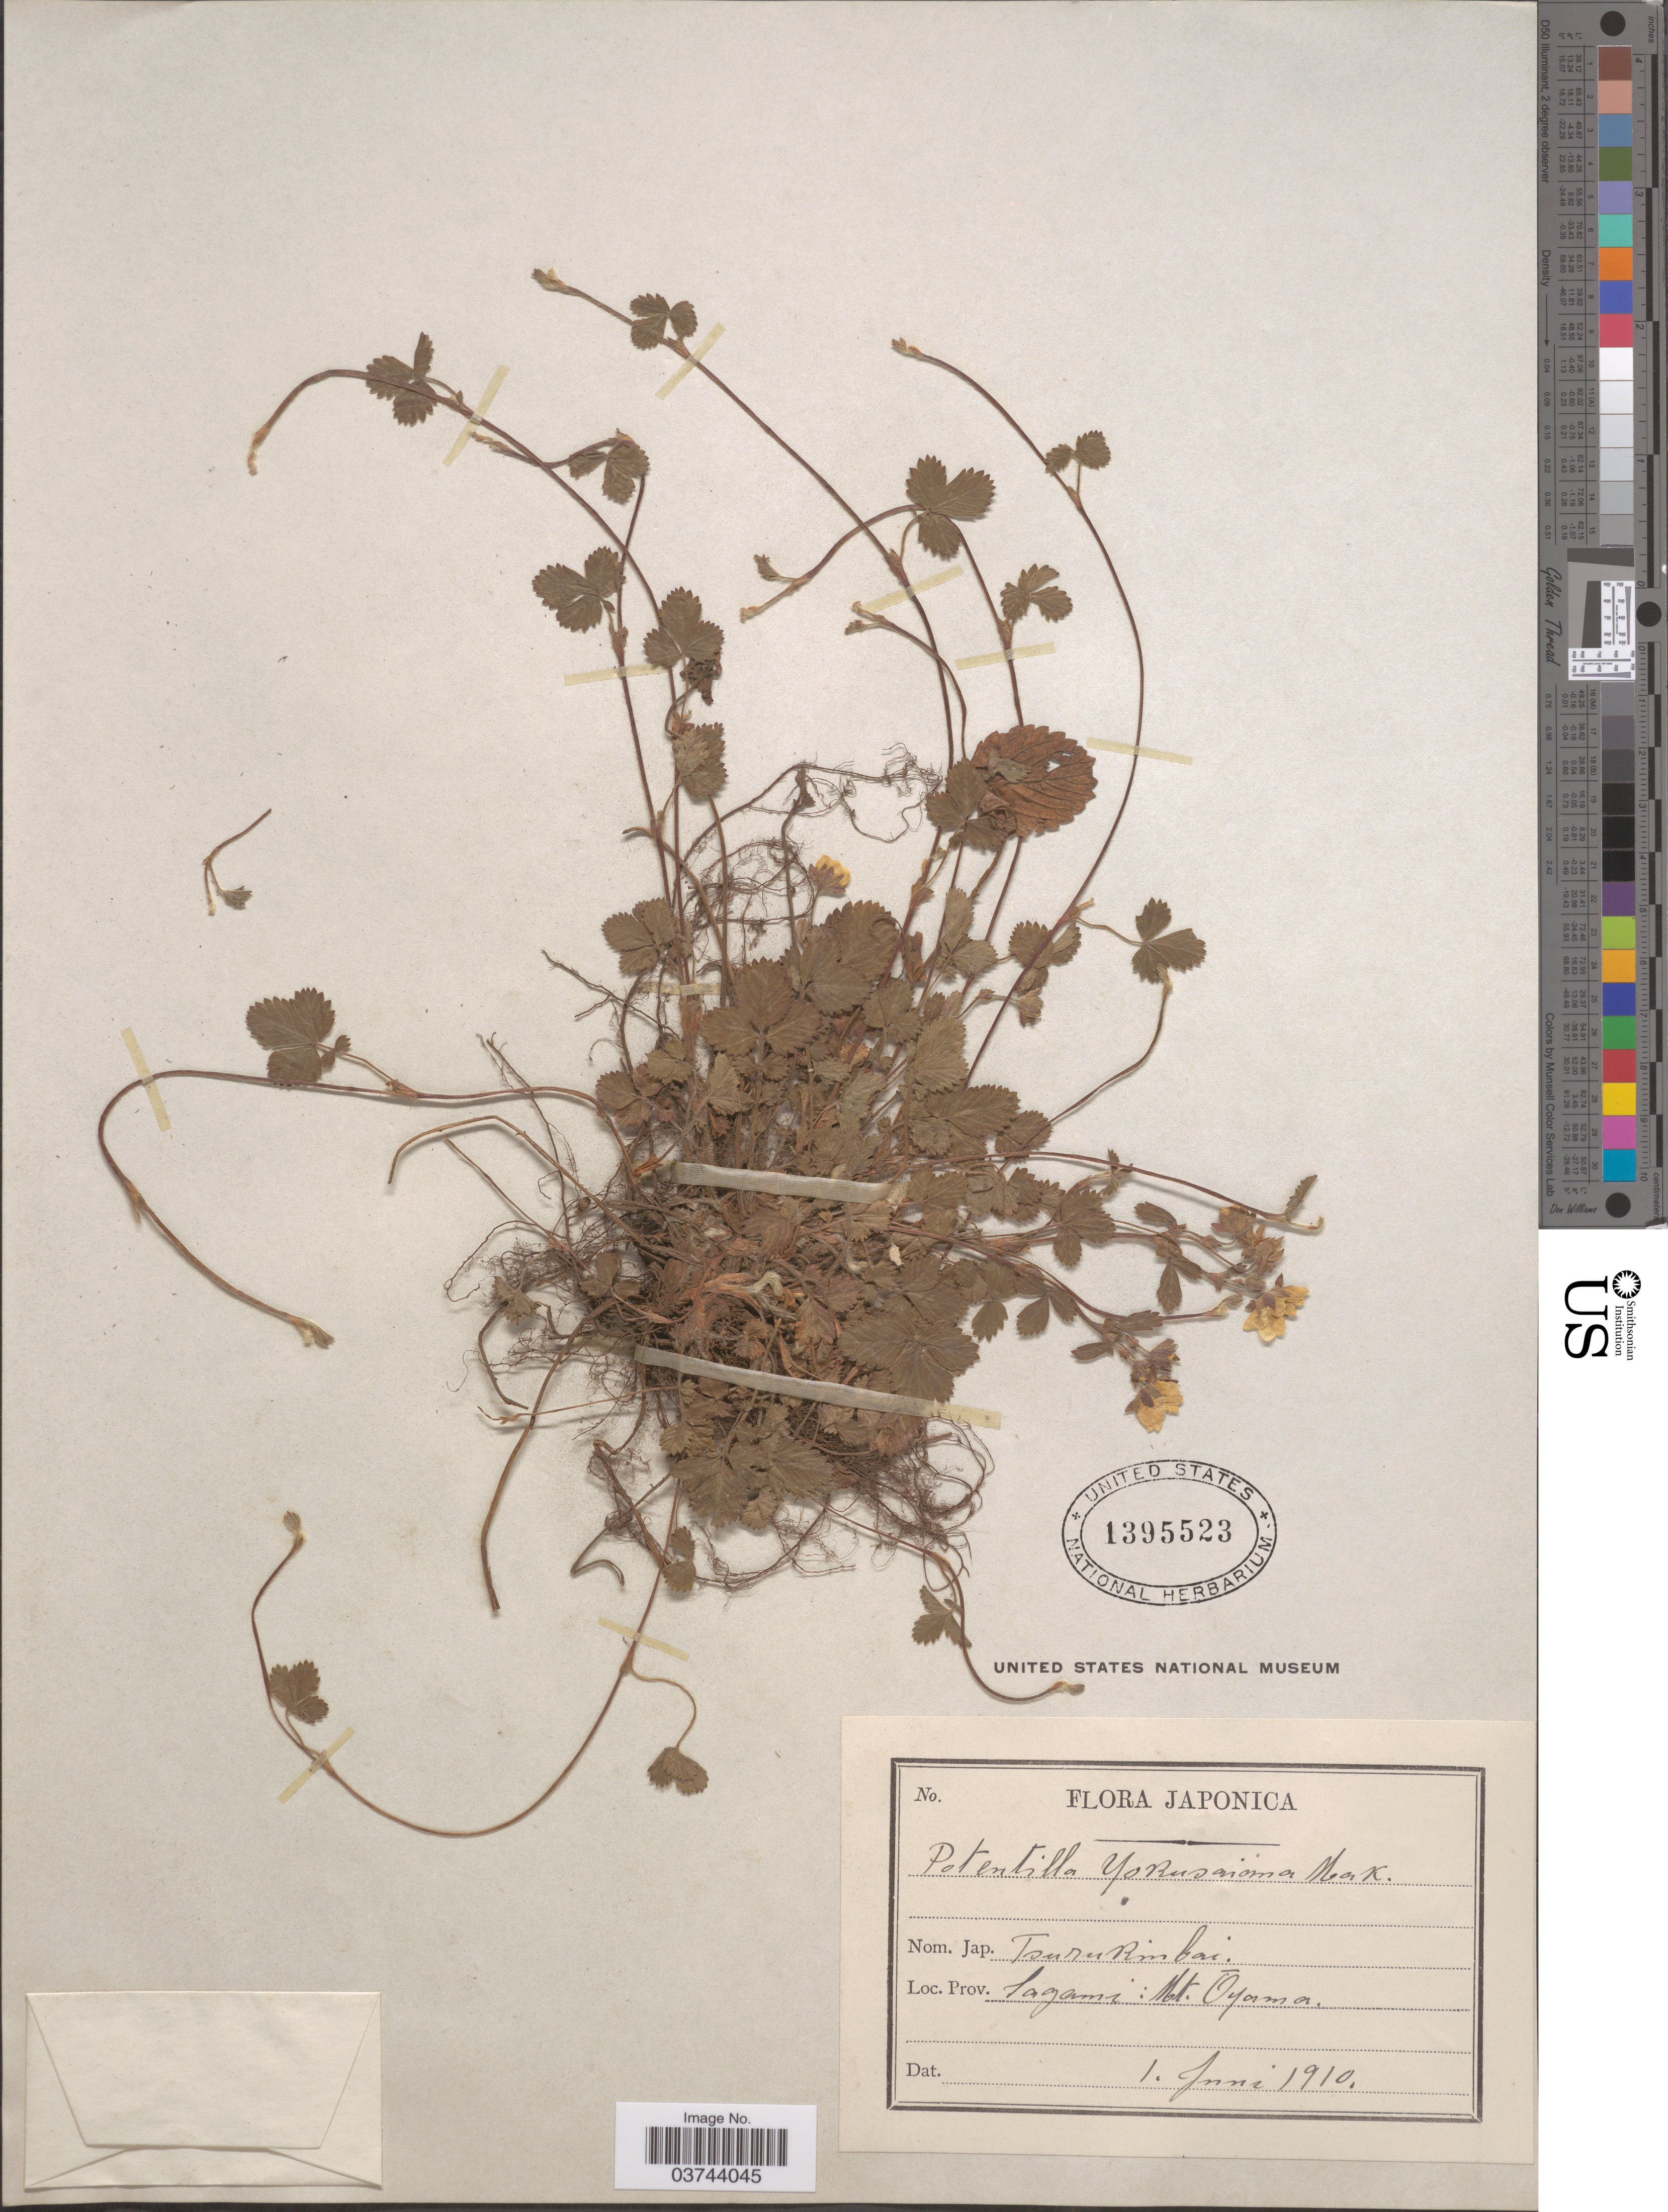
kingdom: Plantae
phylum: Tracheophyta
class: Magnoliopsida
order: Rosales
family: Rosaceae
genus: Potentilla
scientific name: Potentilla yokusaiana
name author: Makino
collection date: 1910-06-01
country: Japan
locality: Prov. Sagami: Mt. Oyama.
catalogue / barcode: US 1395523